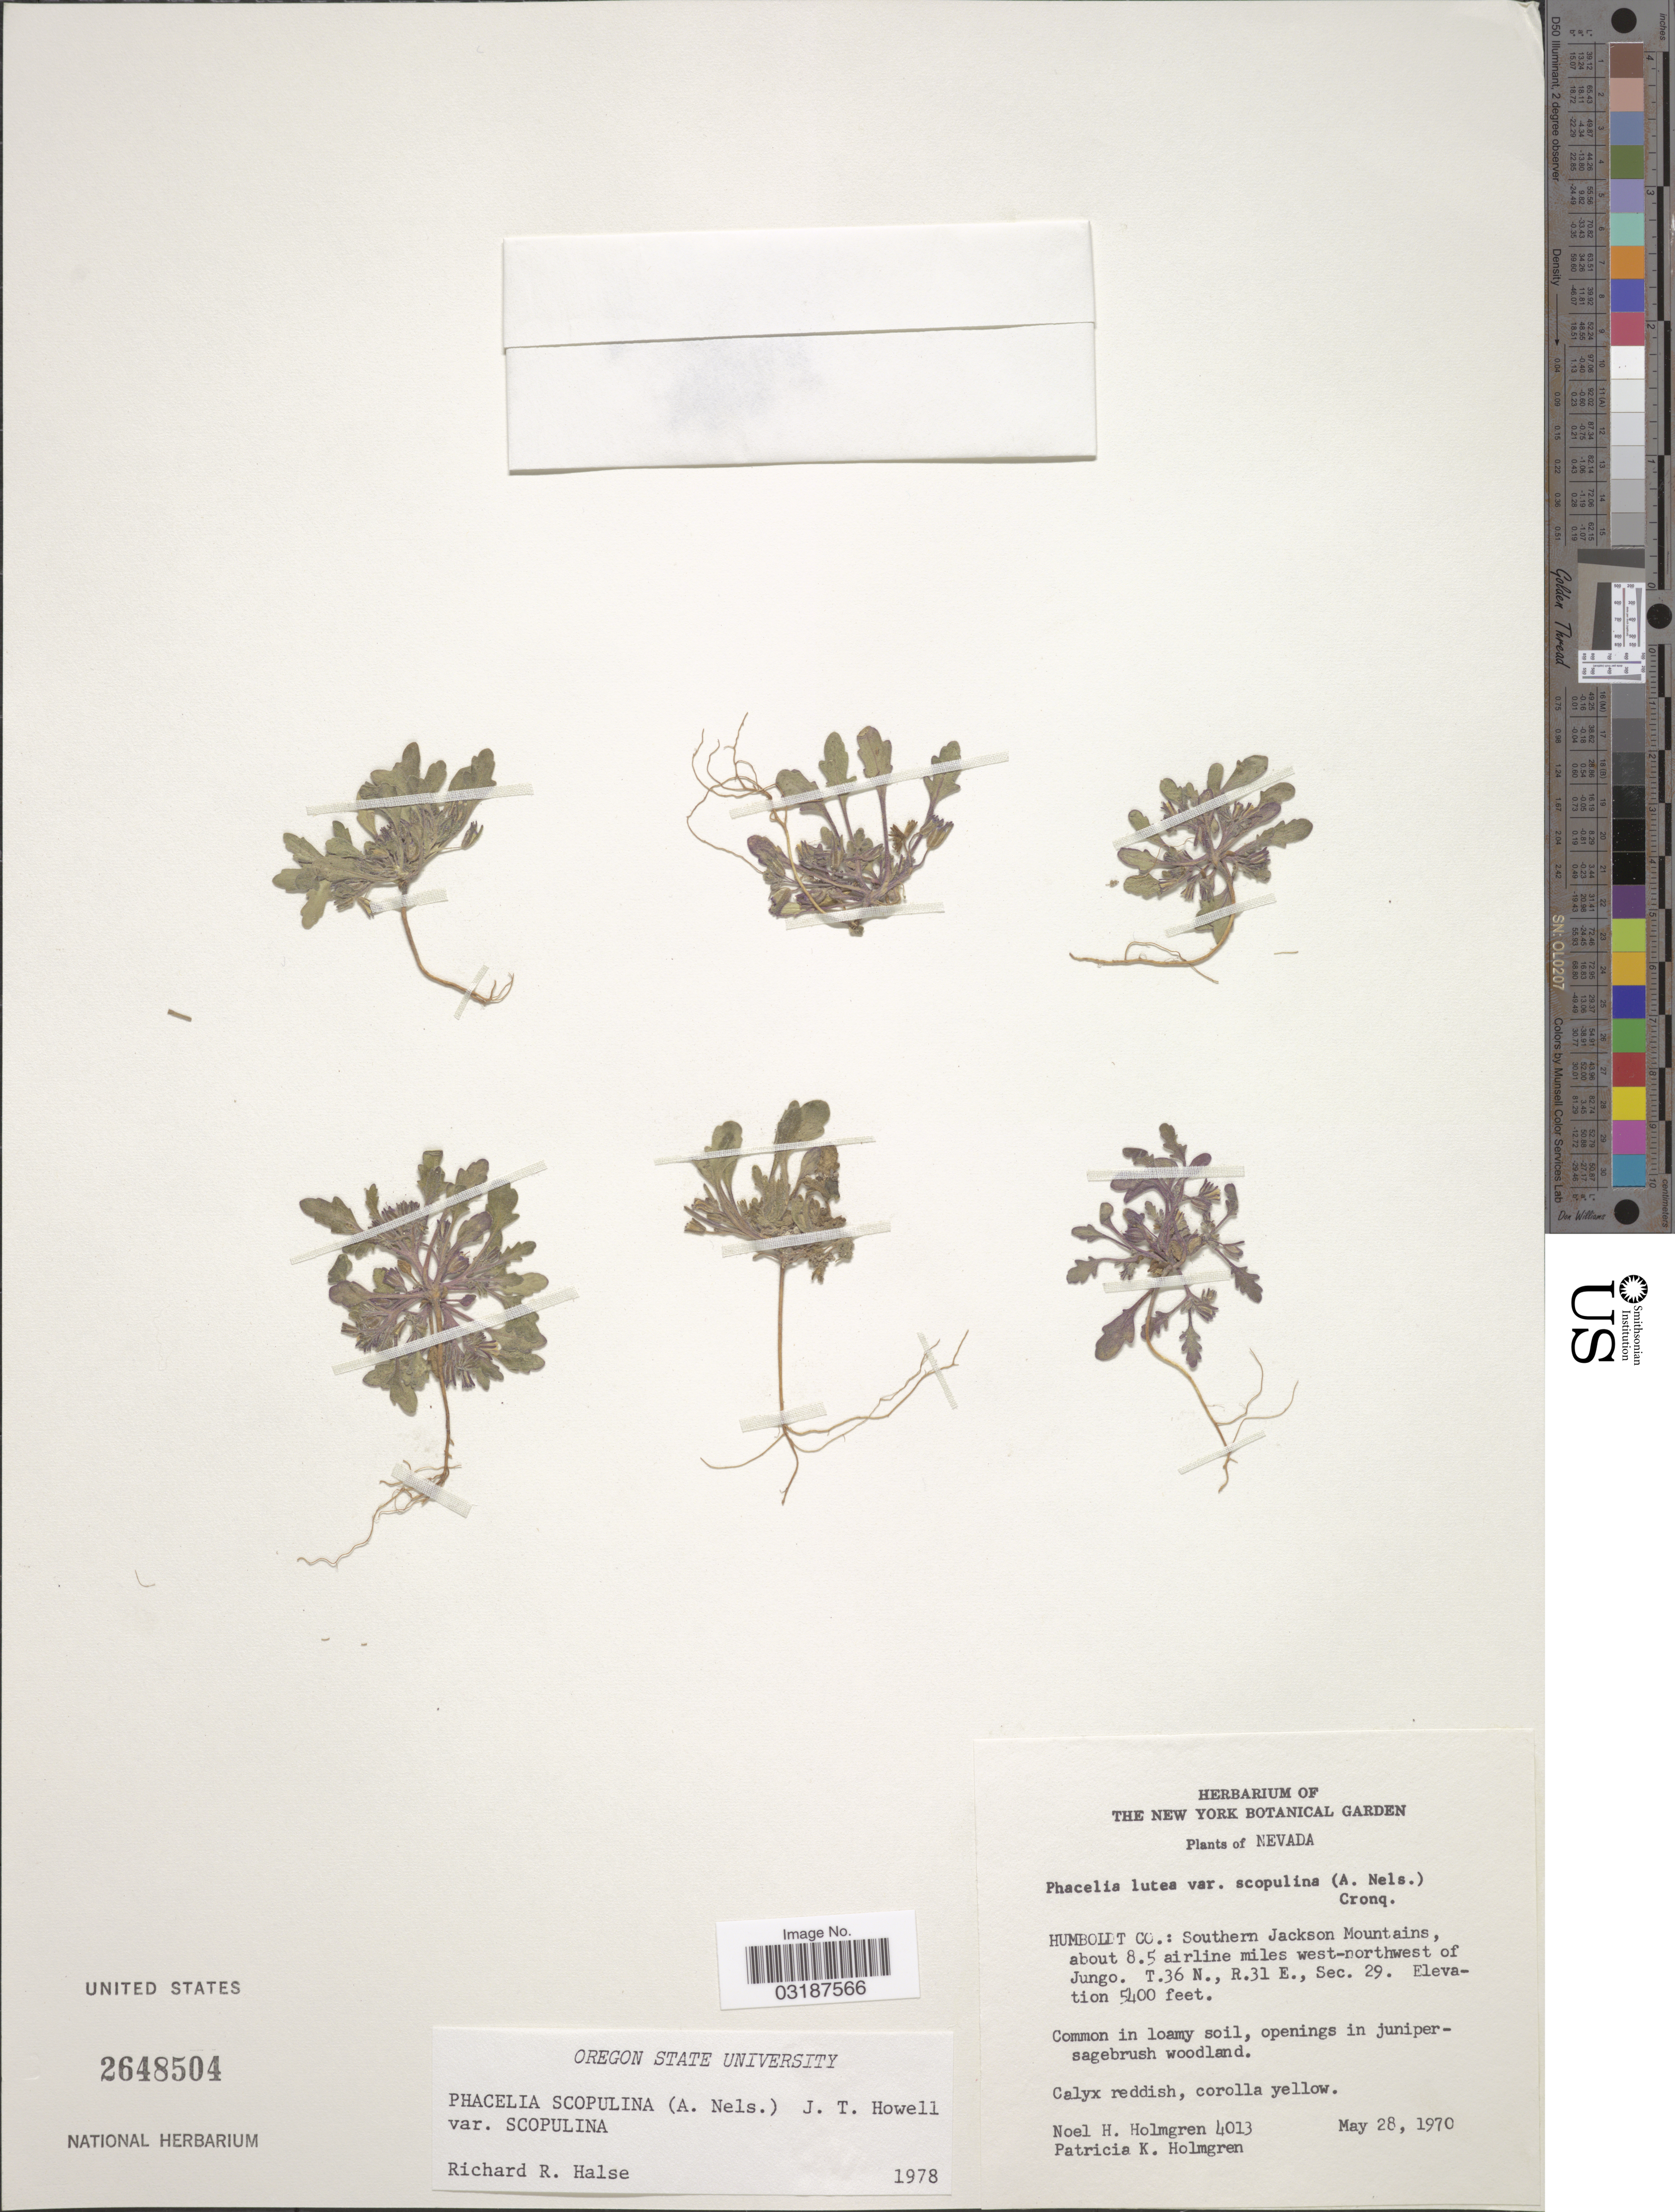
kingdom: Plantae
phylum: Tracheophyta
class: Magnoliopsida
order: Boraginales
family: Hydrophyllaceae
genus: Phacelia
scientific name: Phacelia scopulina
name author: (A. Nelson) J.T. Howell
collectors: N. H. Holmgren & P. K. Holmgren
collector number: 4013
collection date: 1970-05-28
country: United States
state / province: Nevada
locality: HUMBOLDT CO.: Southern Jackson Mountains, about 8.5 airline miles west-northwest of Jungo. T.36 N., R.31 E., Sec. 29.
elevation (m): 1646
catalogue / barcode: US 2648504